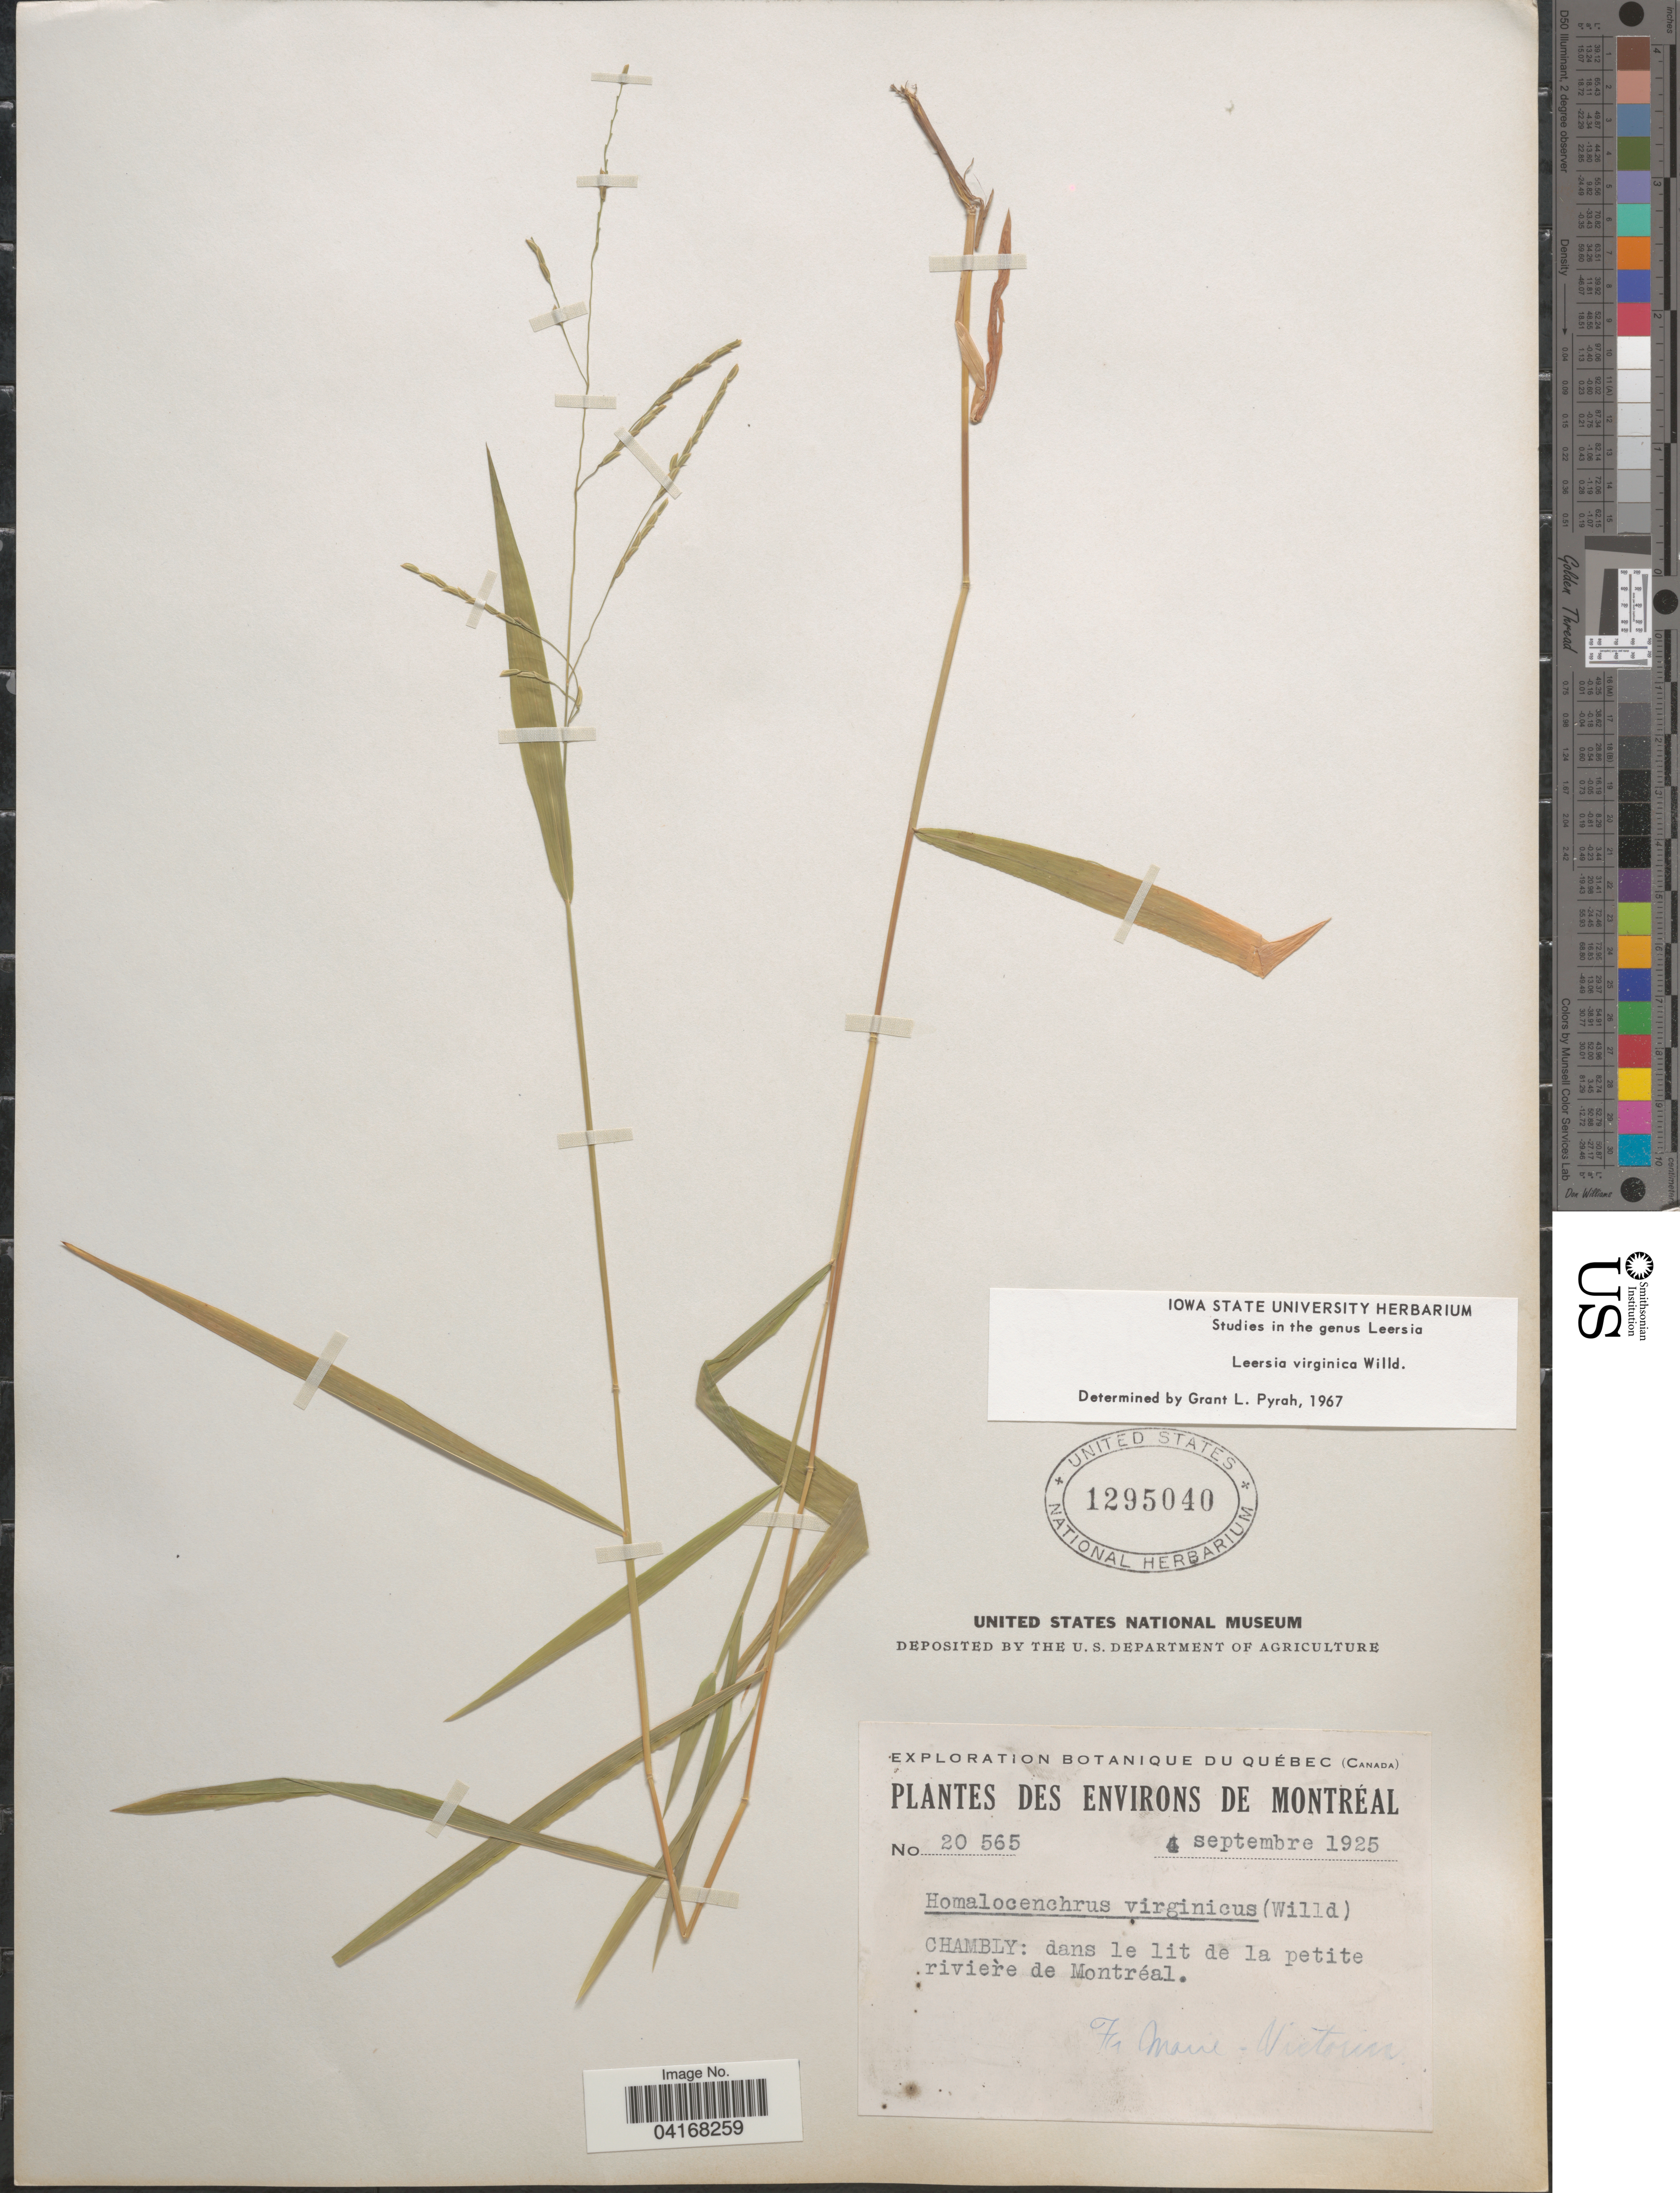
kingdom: Plantae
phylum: Tracheophyta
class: Liliopsida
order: Poales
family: Poaceae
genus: Leersia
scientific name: Leersia virginica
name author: Willd.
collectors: F. Marie-Victorin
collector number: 20565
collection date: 1925-09-04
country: Canada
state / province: Quebec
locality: Exploration Botanique du Québec. Chambly: dans le lit de la petite riviere de Montréal.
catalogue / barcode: US 1295040